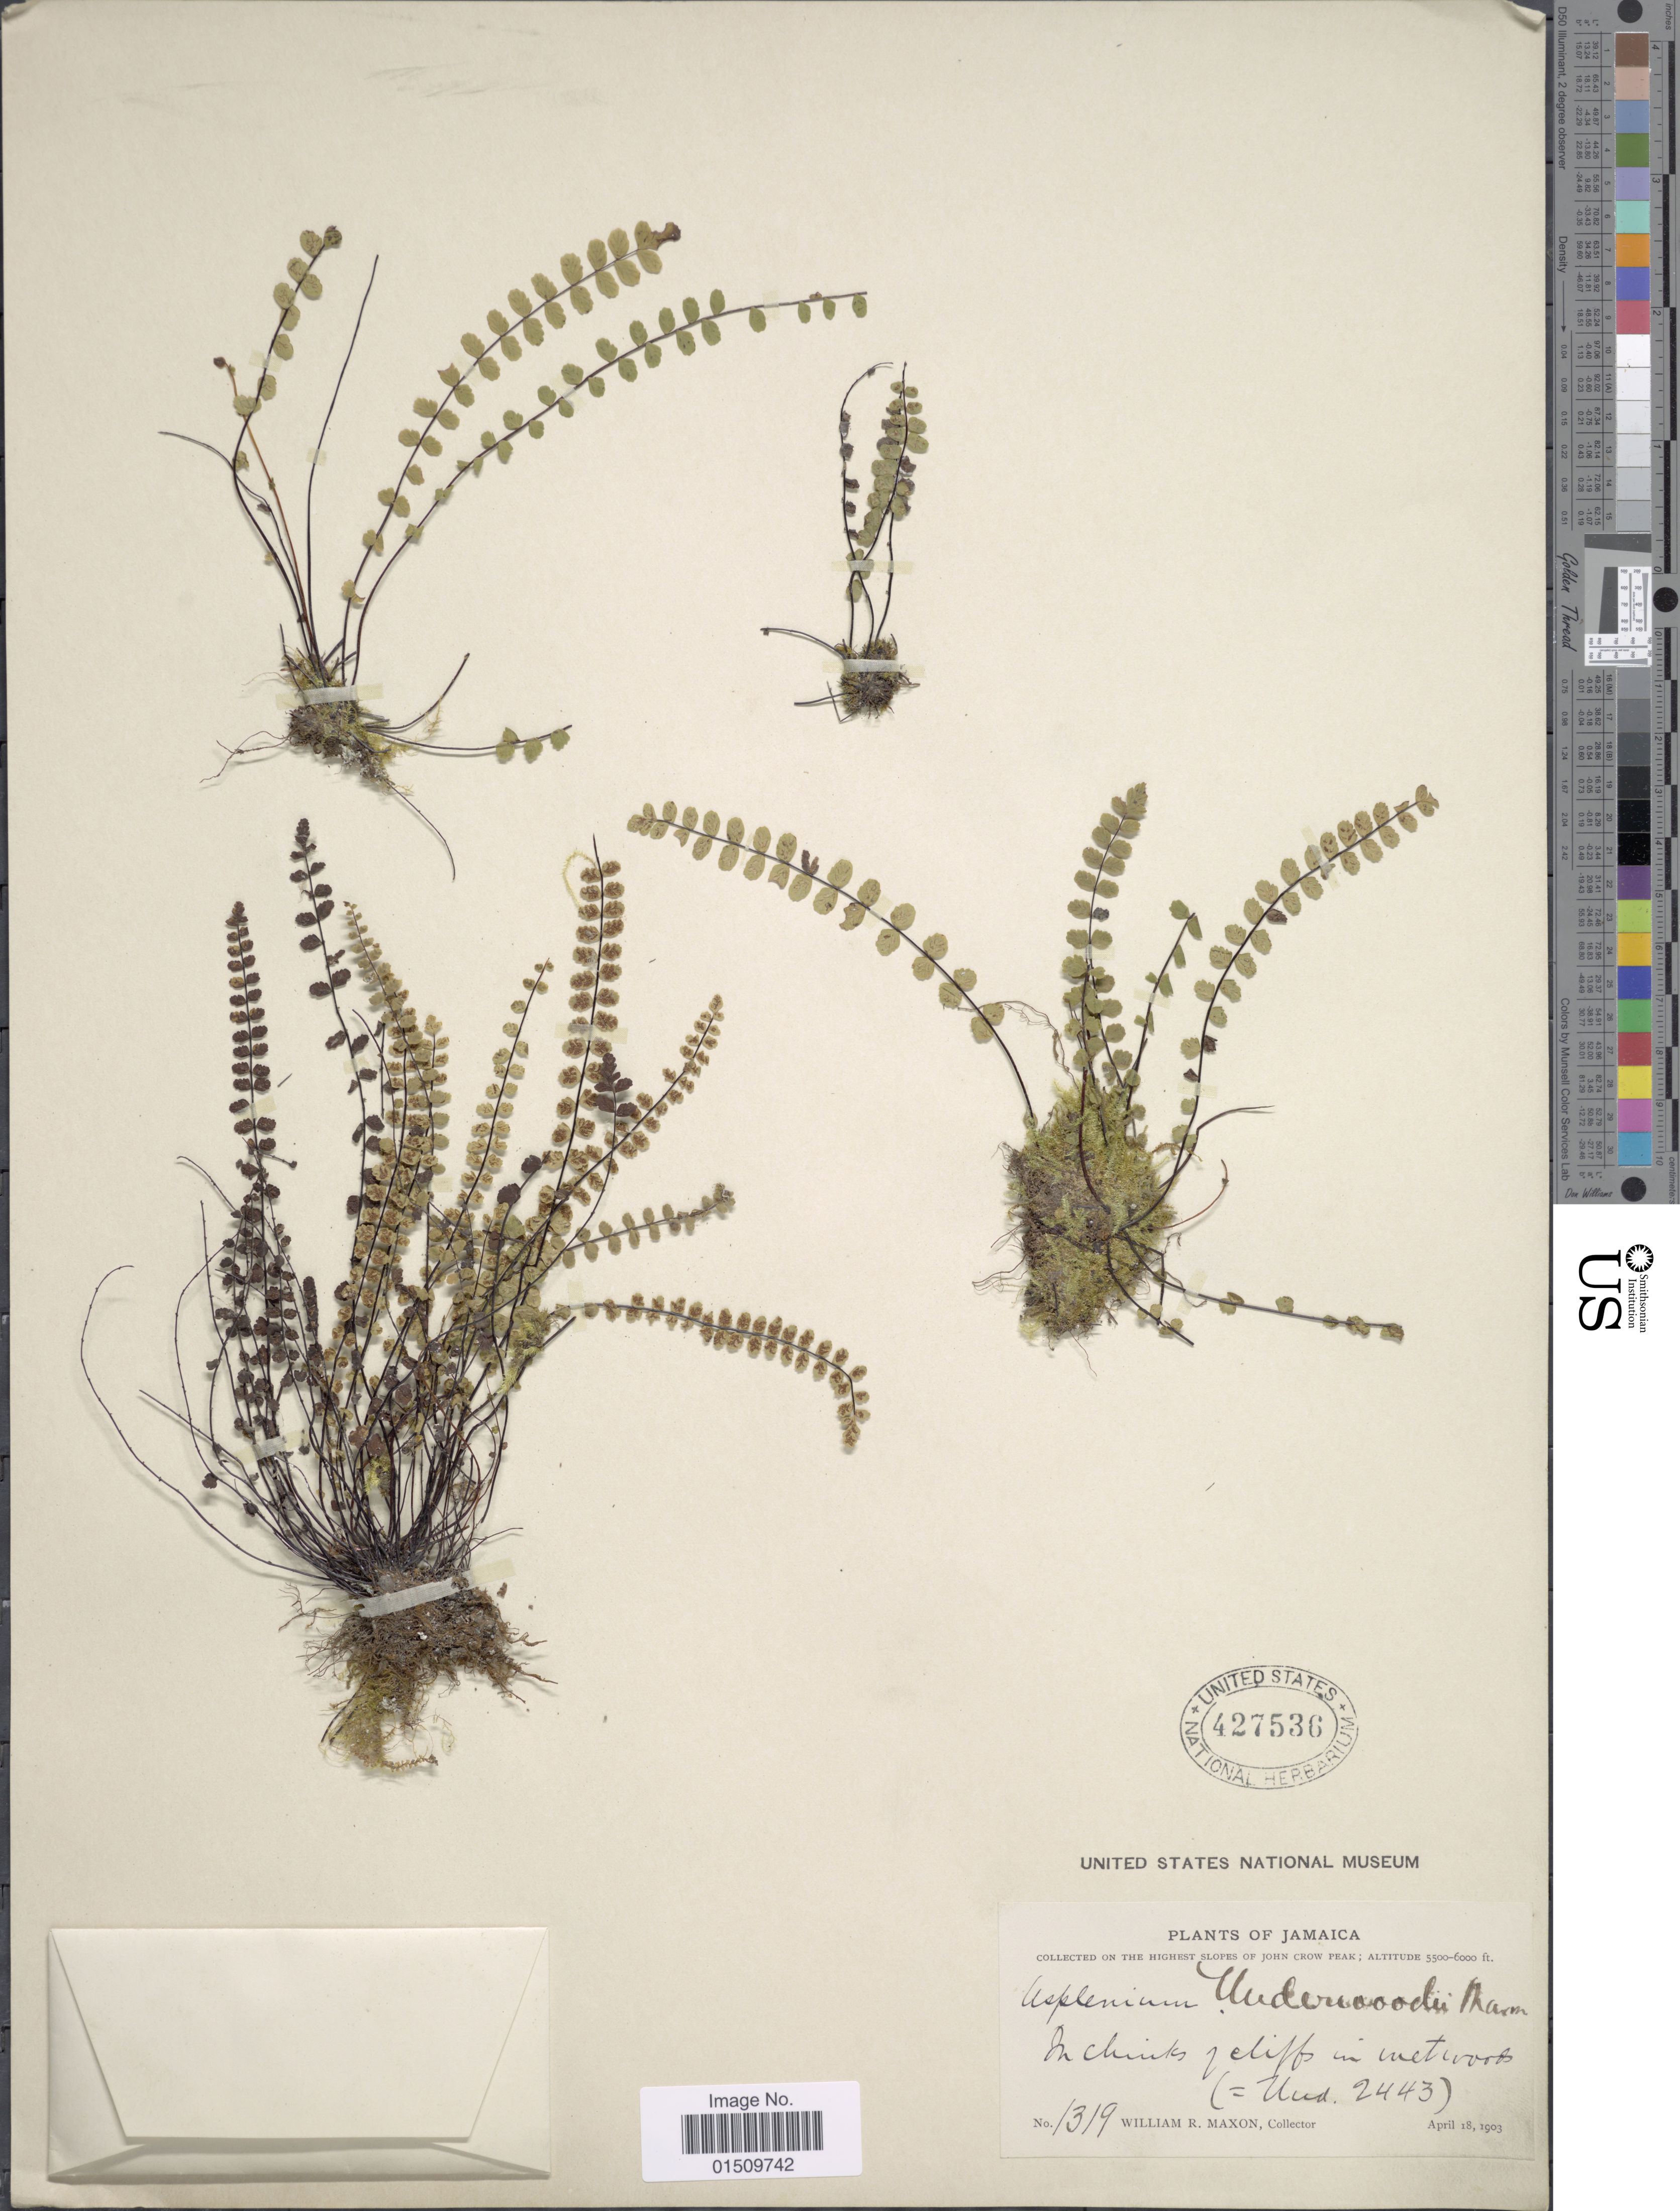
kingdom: Plantae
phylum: Tracheophyta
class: Polypodiopsida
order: Polypodiales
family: Aspleniaceae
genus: Asplenium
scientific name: Asplenium underwoodii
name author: Maxon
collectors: W. R. Maxon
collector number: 1319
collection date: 1903-04-18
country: Jamaica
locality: Jamaica, on the highest slopes of John Crow Peak.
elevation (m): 1676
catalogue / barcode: US 427536